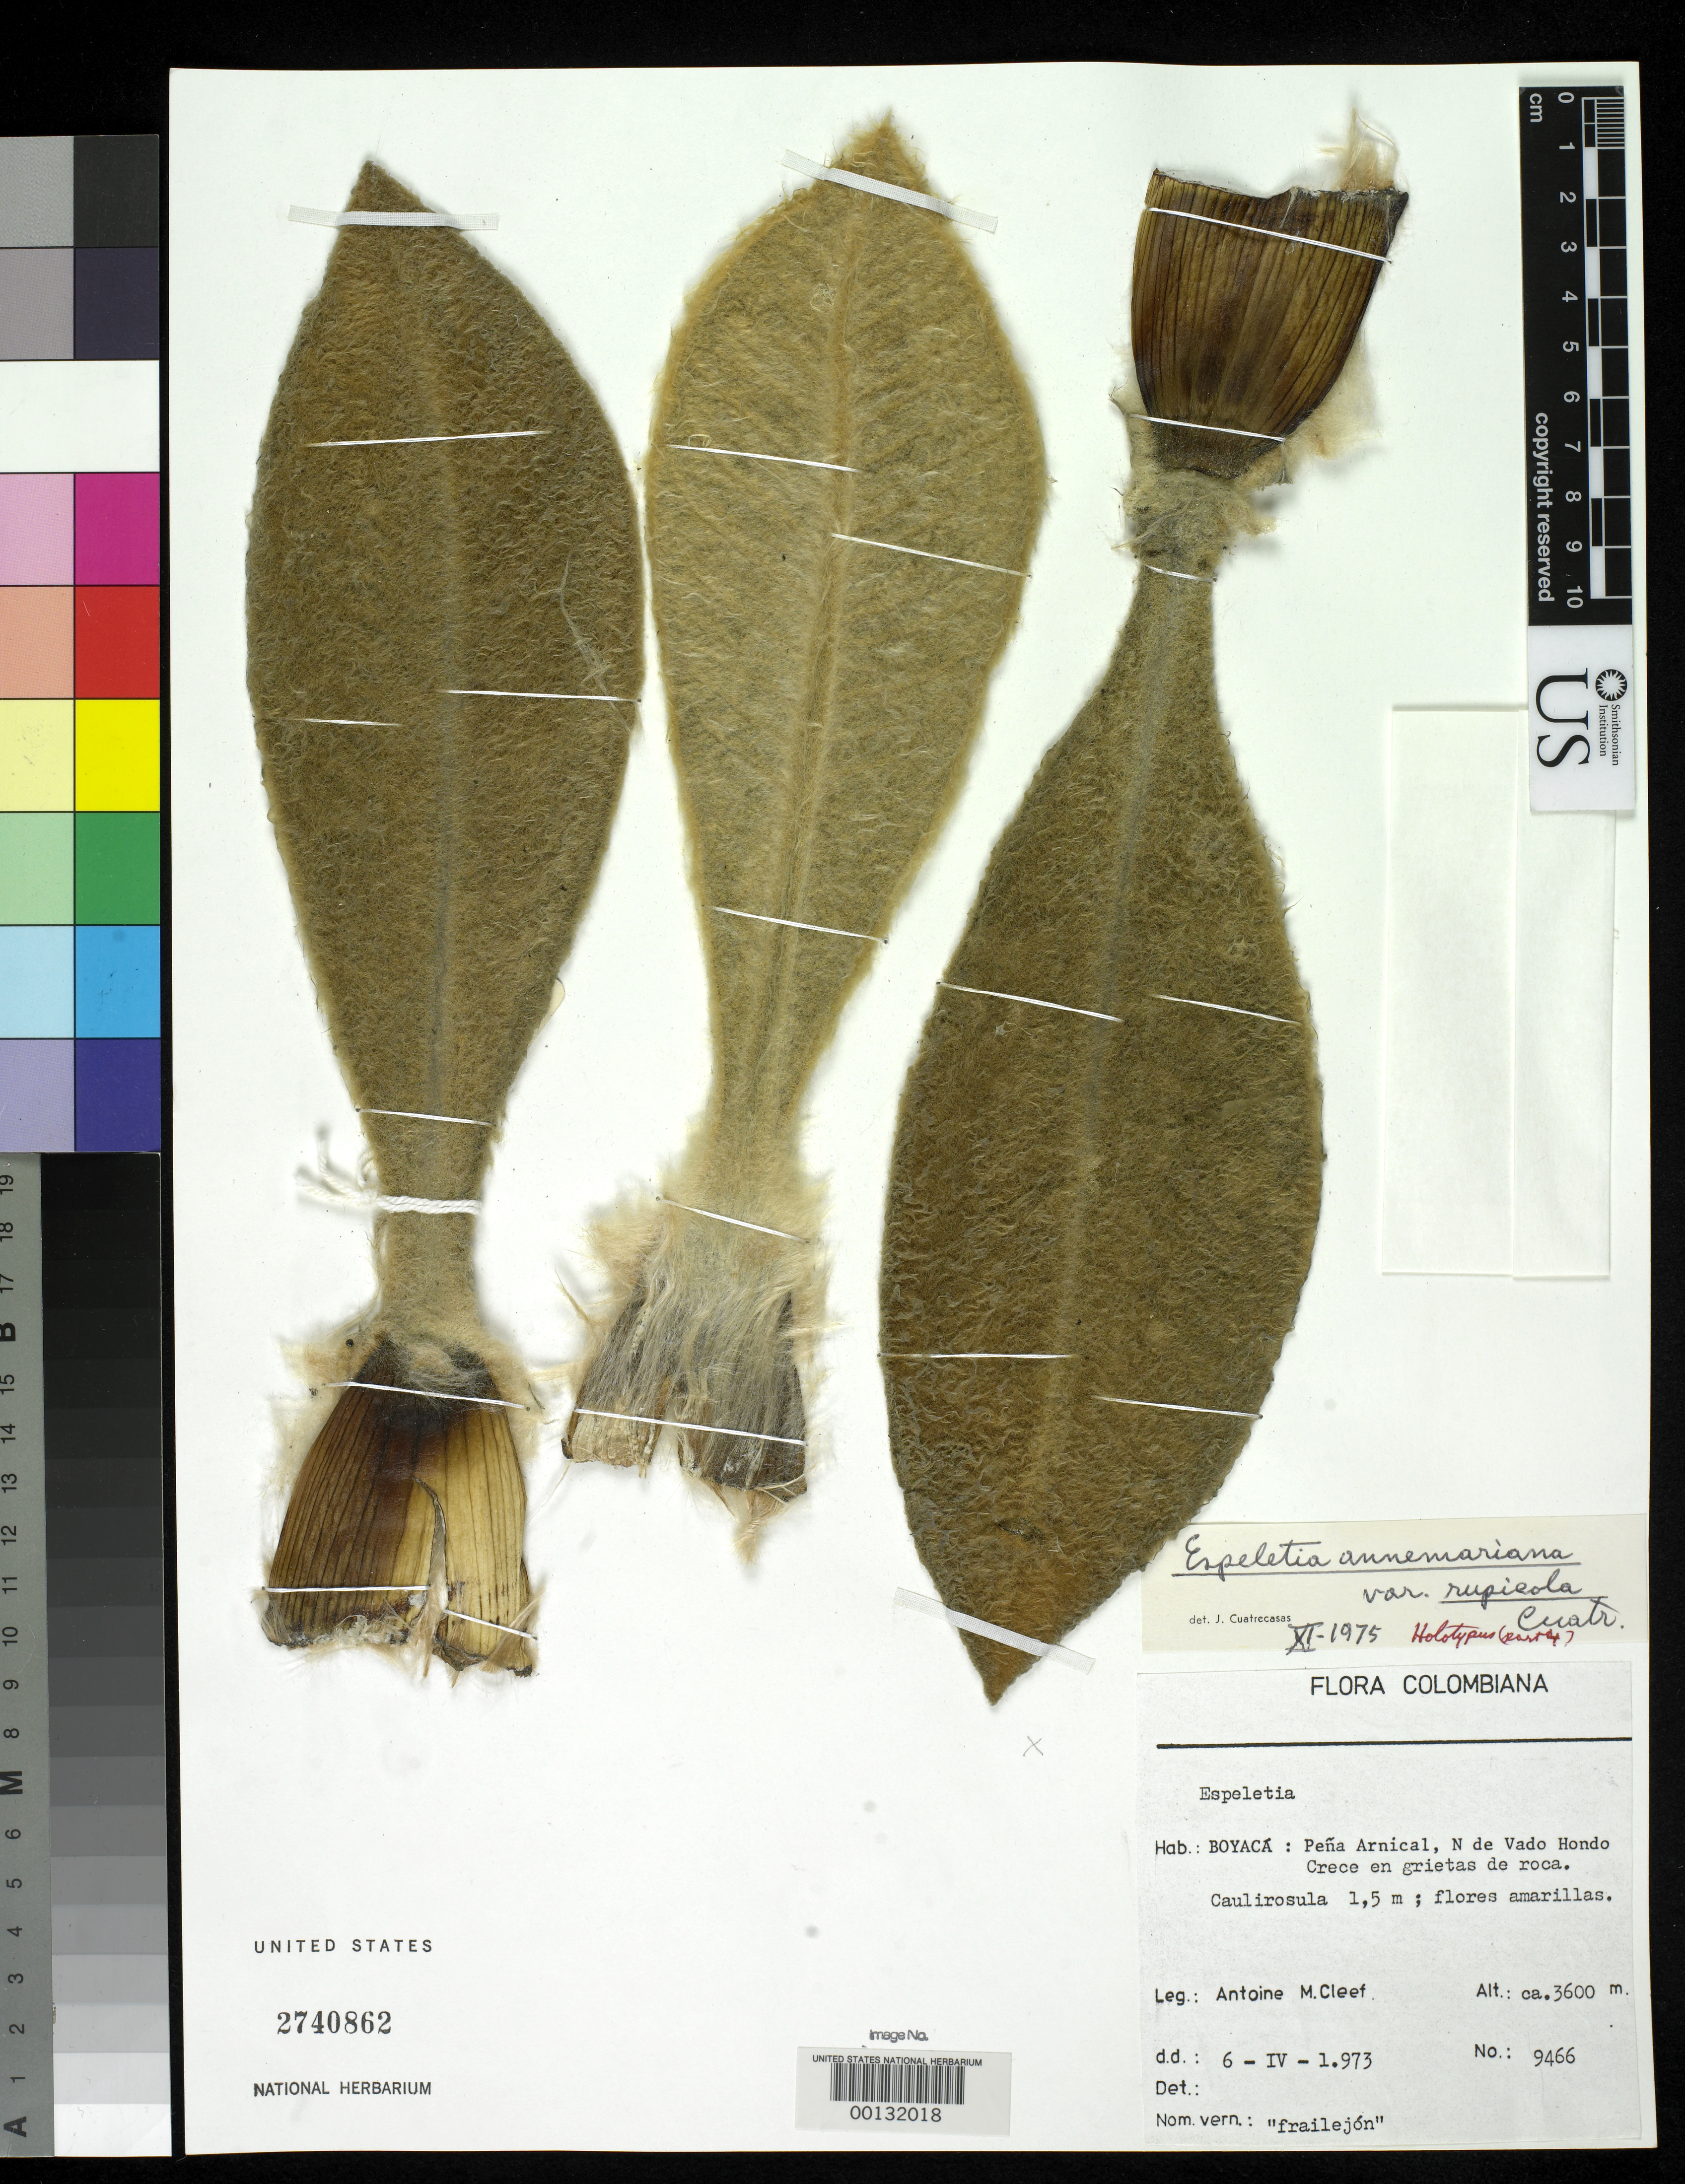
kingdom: Plantae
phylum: Tracheophyta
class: Magnoliopsida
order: Asterales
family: Asteraceae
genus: Espeletia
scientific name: Espeletia annemariana var. rupicola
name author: Cuatrec.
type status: Holotype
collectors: A. M. Cleef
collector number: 9466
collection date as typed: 06 Apr 1973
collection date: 1973-04-06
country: Colombia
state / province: Boyacá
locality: Pena Arnical, N of Vado Hondo.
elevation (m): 3600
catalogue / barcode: US 2740862